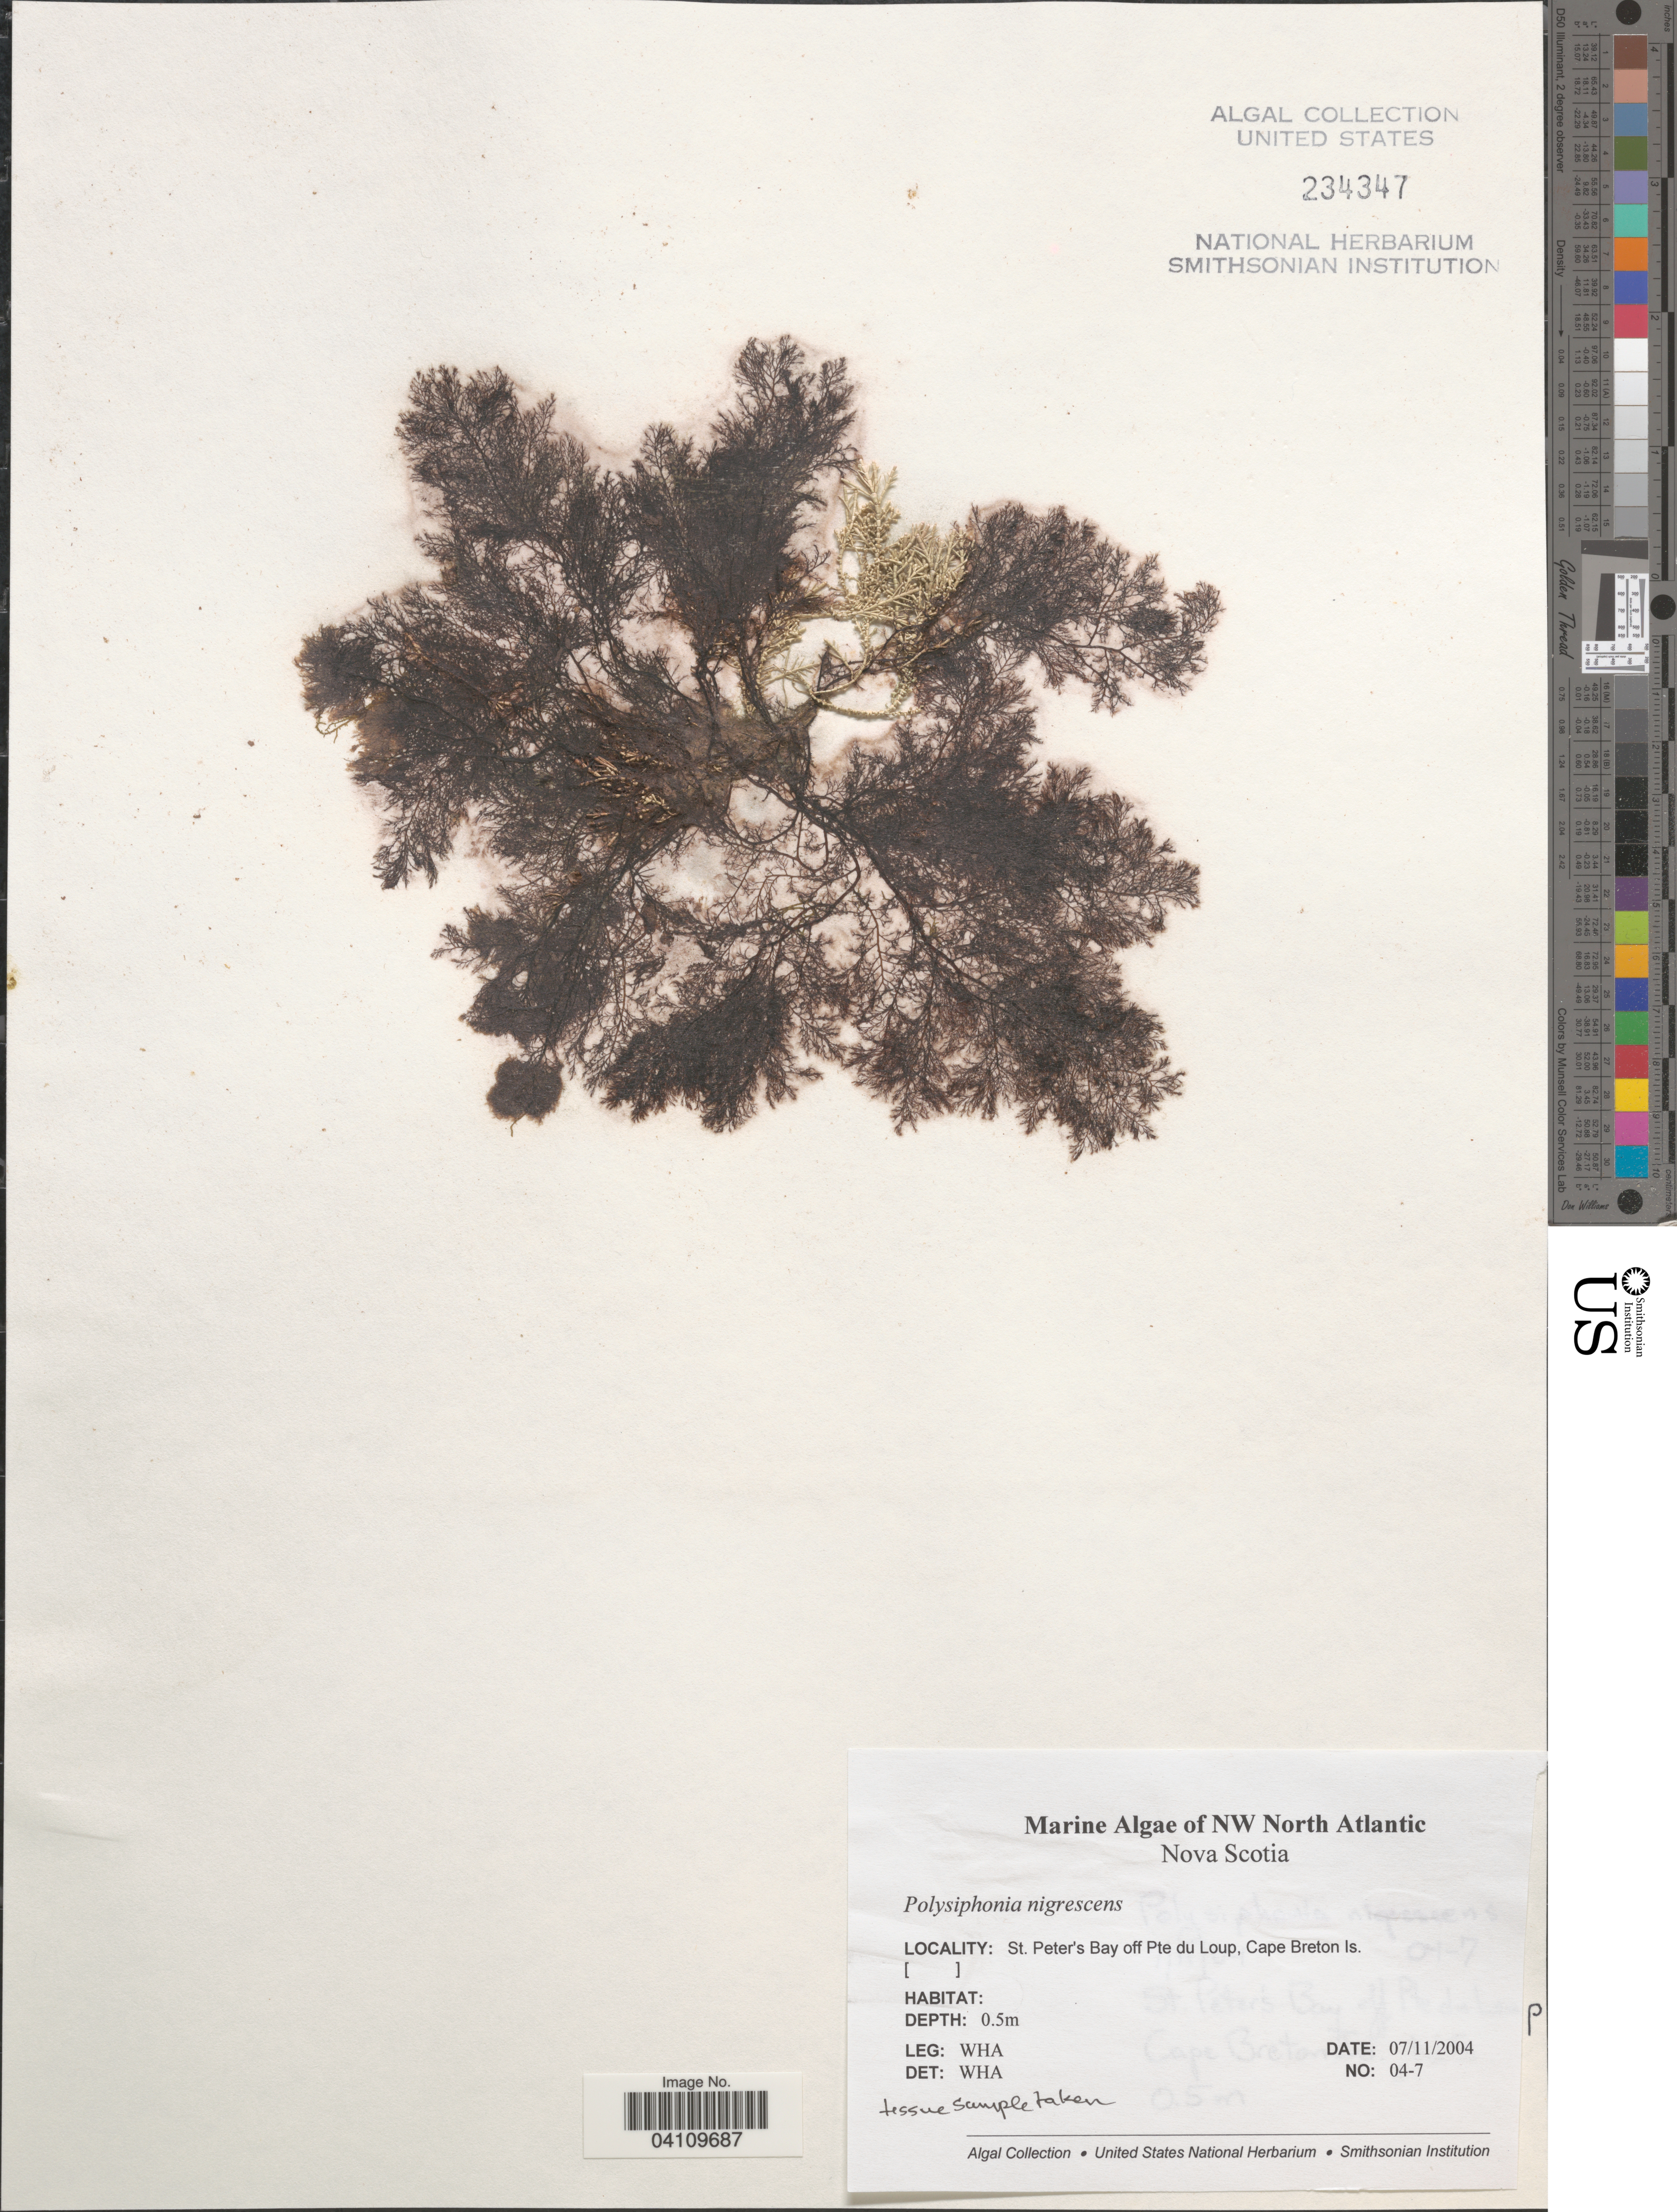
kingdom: Plantae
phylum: Rhodophyta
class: Florideophyceae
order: Ceramiales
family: Rhodomelaceae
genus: Vertebrata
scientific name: Vertebrata fucoides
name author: (Hudson) Kuntze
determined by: Algae name updating Project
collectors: W. H. Adey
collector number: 04-7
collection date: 2004-11-07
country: Canada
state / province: Nova Scotia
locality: NW North Atlantic. St. Peter's Bay off Pte du Loup, Cape Breton Is.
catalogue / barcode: US 234347